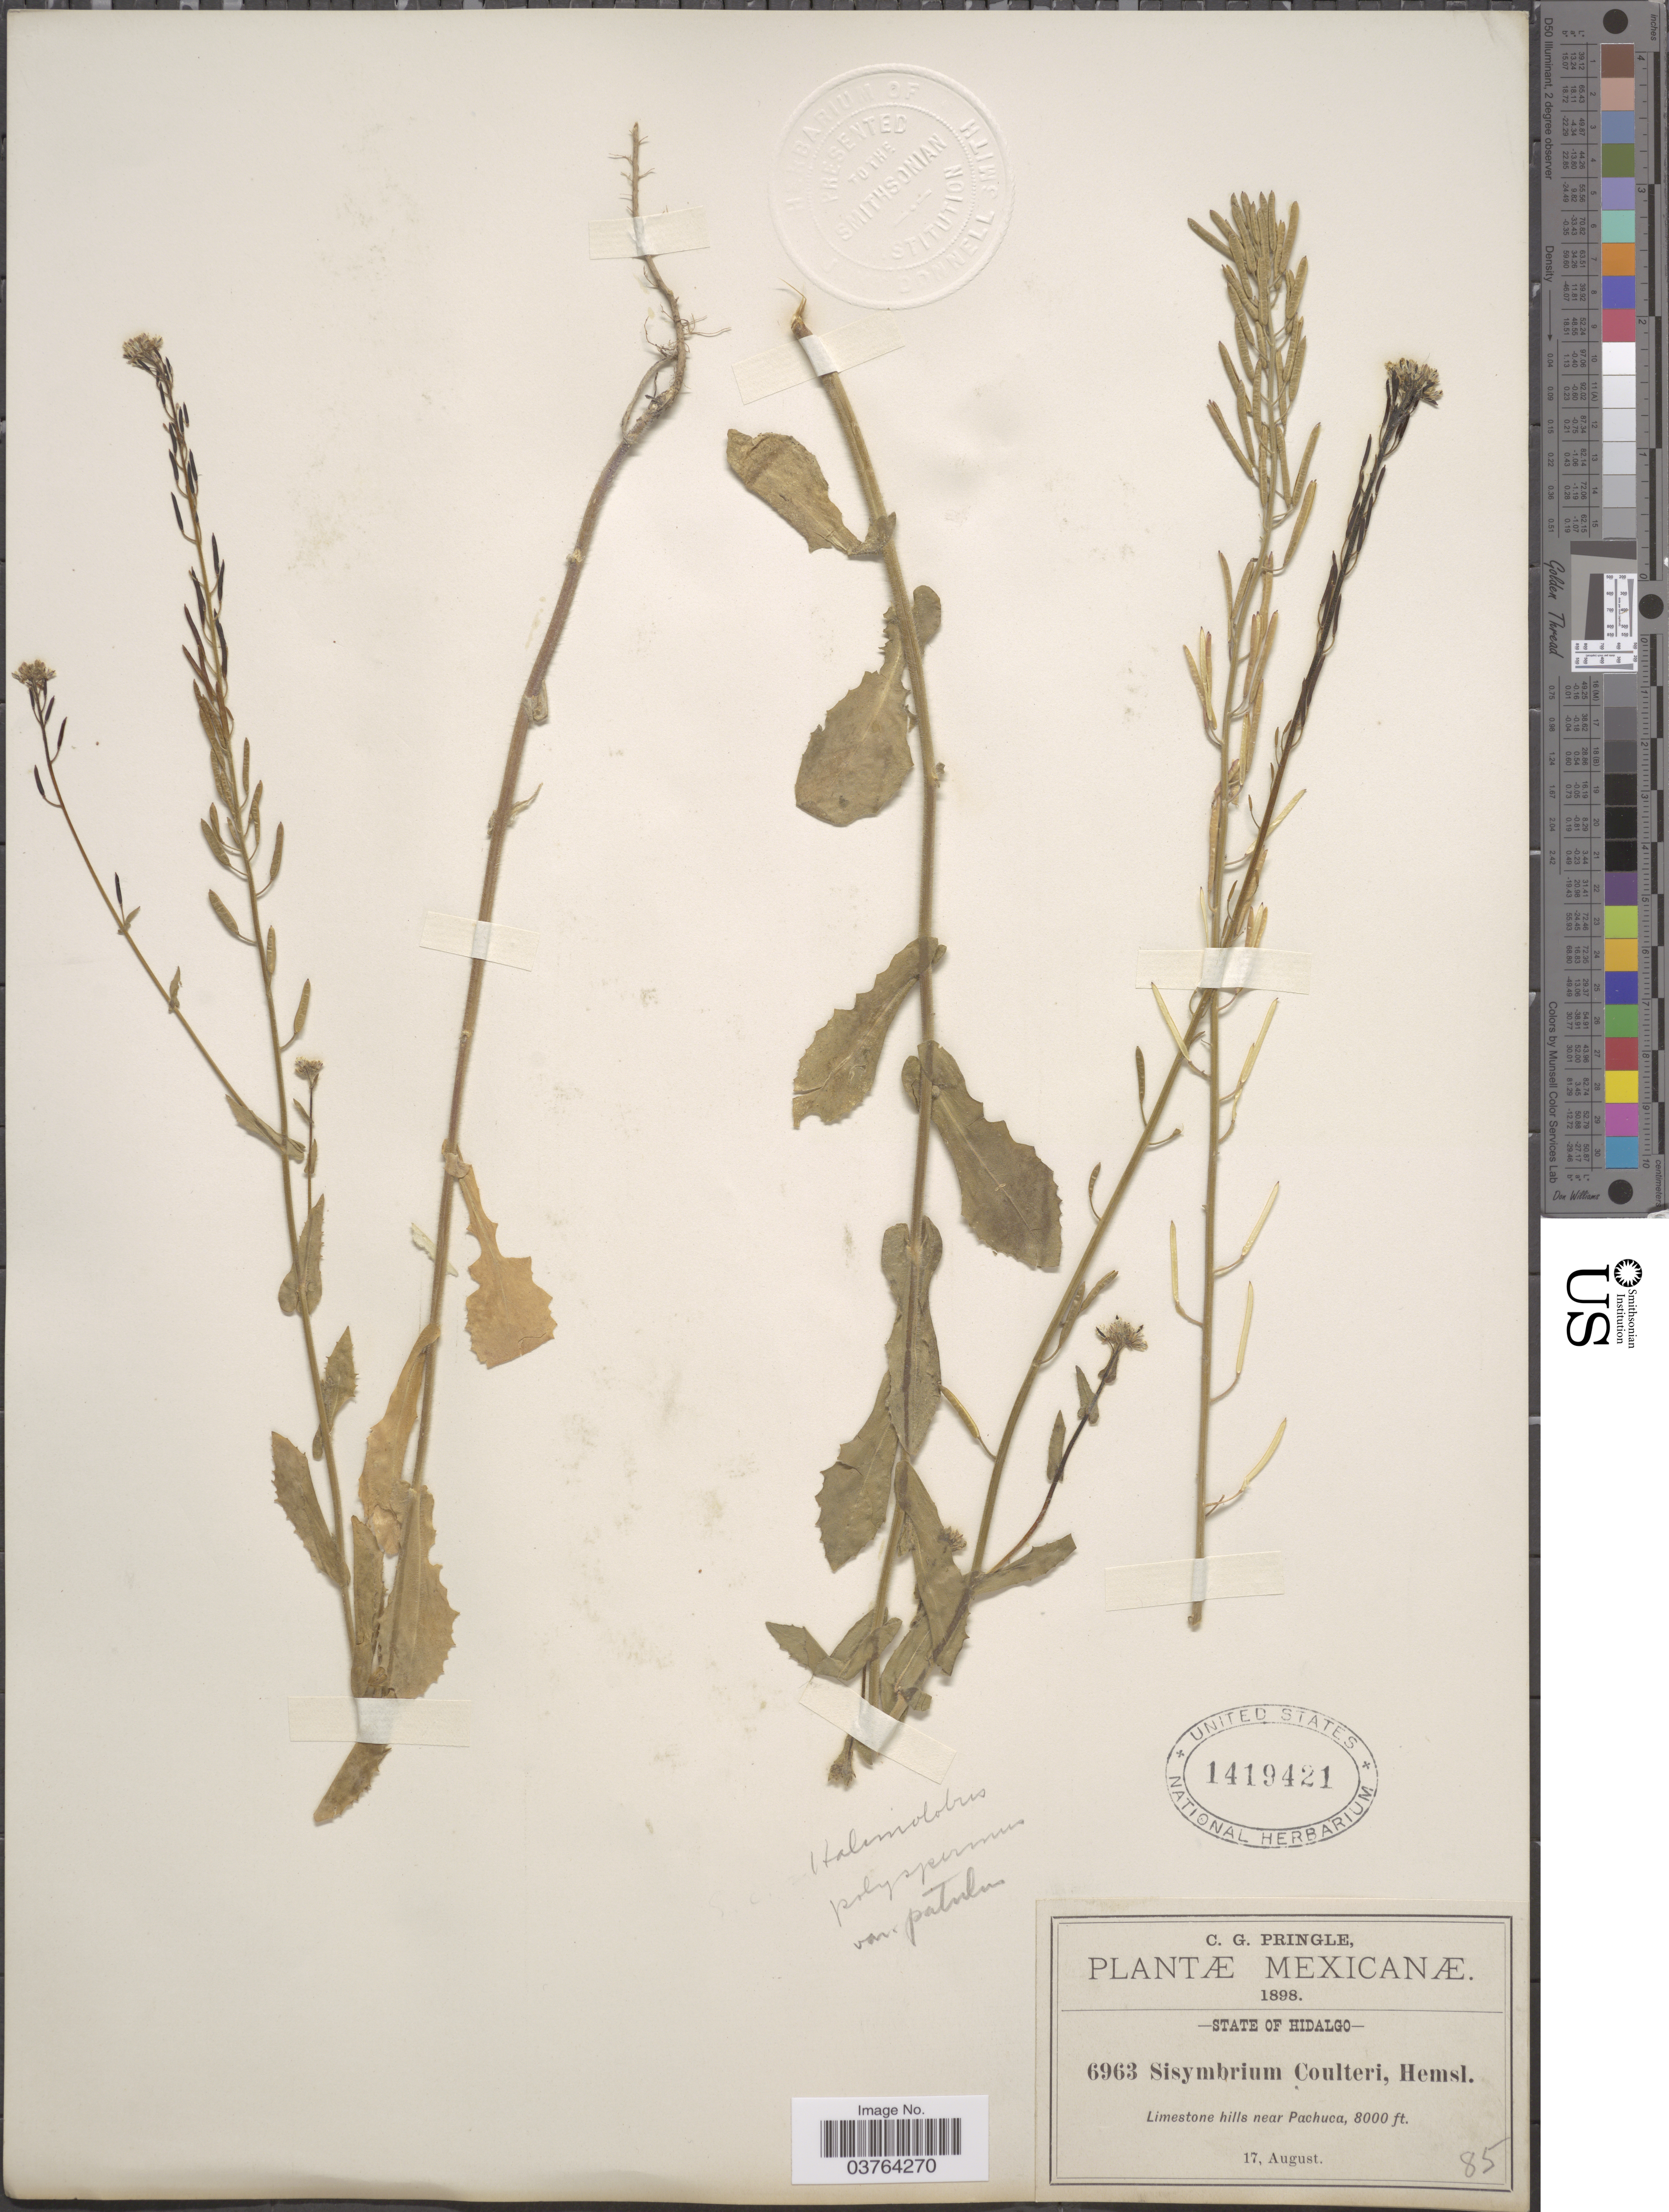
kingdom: Plantae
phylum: Tracheophyta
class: Magnoliopsida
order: Brassicales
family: Brassicaceae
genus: Halimolobos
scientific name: Halimolobos polyspermus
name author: O.E. Schulz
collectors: C. G. Pringle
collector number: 6963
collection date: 1898-08-17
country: Mexico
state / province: Hidalgo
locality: Mexicanæ. Limestone hills near Pachuca.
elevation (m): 2438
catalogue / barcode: US 1419421